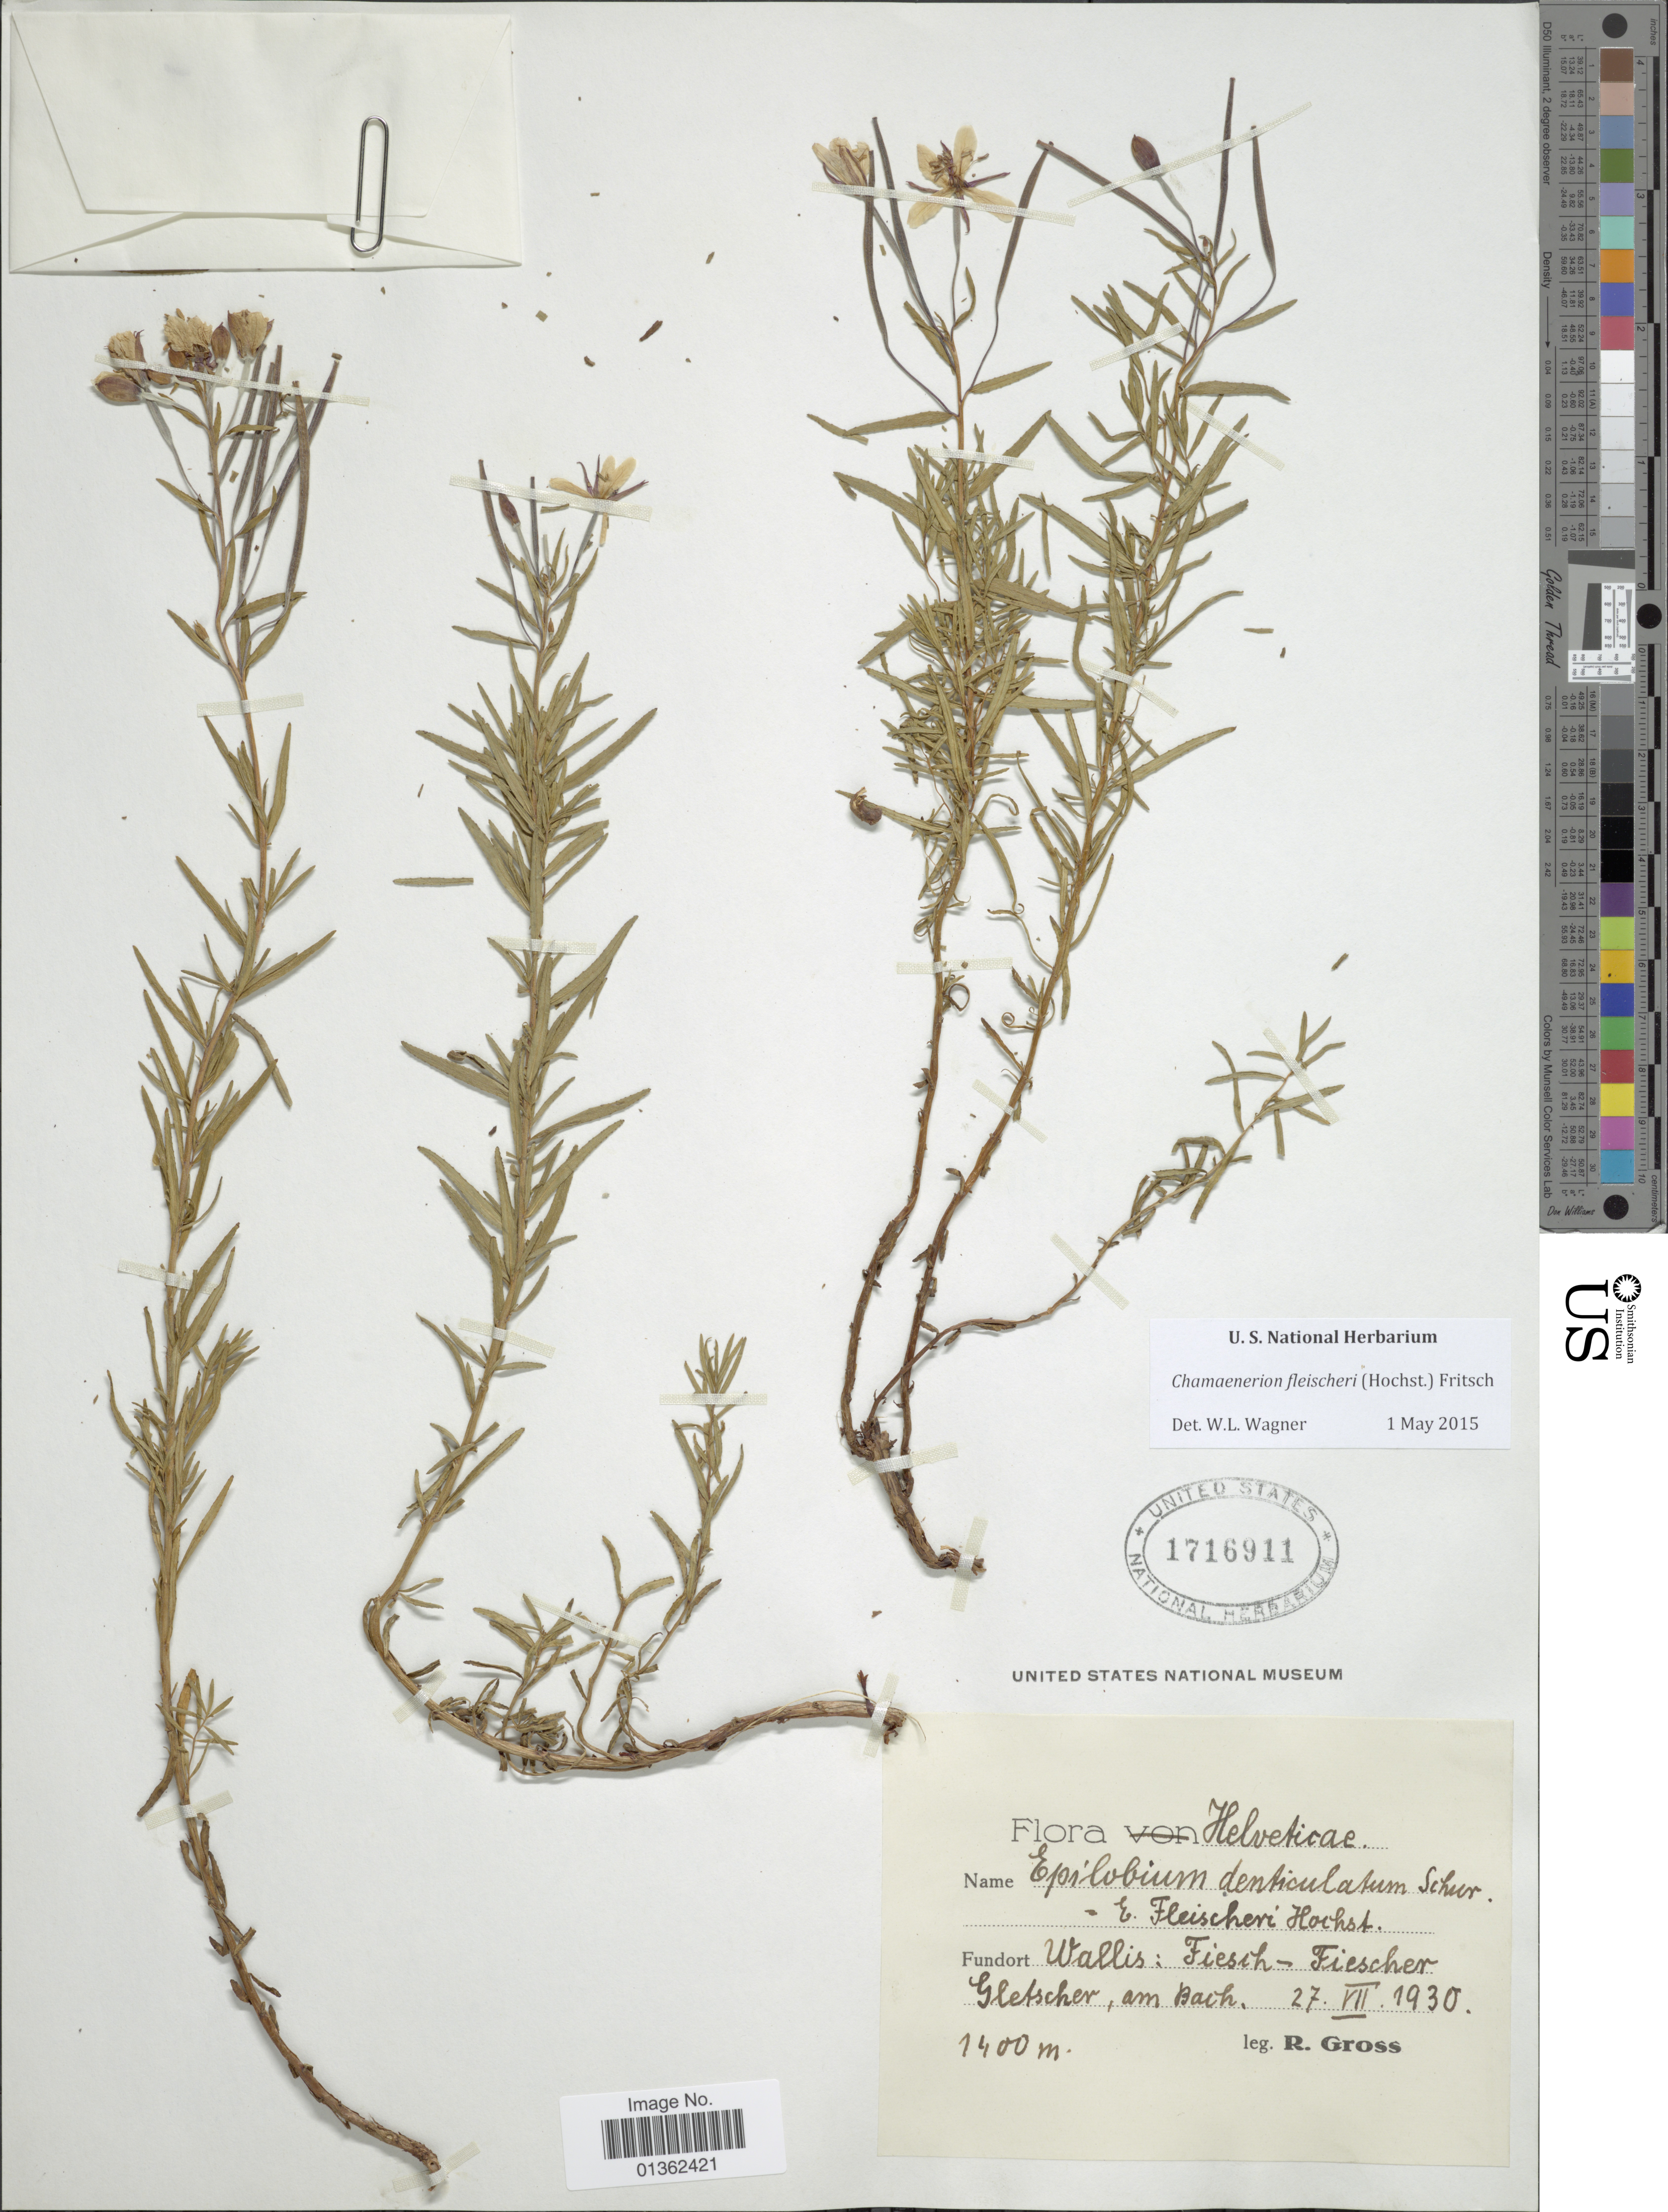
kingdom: Plantae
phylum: Tracheophyta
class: Magnoliopsida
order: Myrtales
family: Onagraceae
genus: Chamaenerion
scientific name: Chamaenerion fleischeri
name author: (Hochst.) Fritsch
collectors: R. Gross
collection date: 1930-07-27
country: Switzerland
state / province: Valais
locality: Helveticae. Wallis: Fiesih-Fiescher Gletscher, am Bach.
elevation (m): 1400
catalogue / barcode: US 1716911